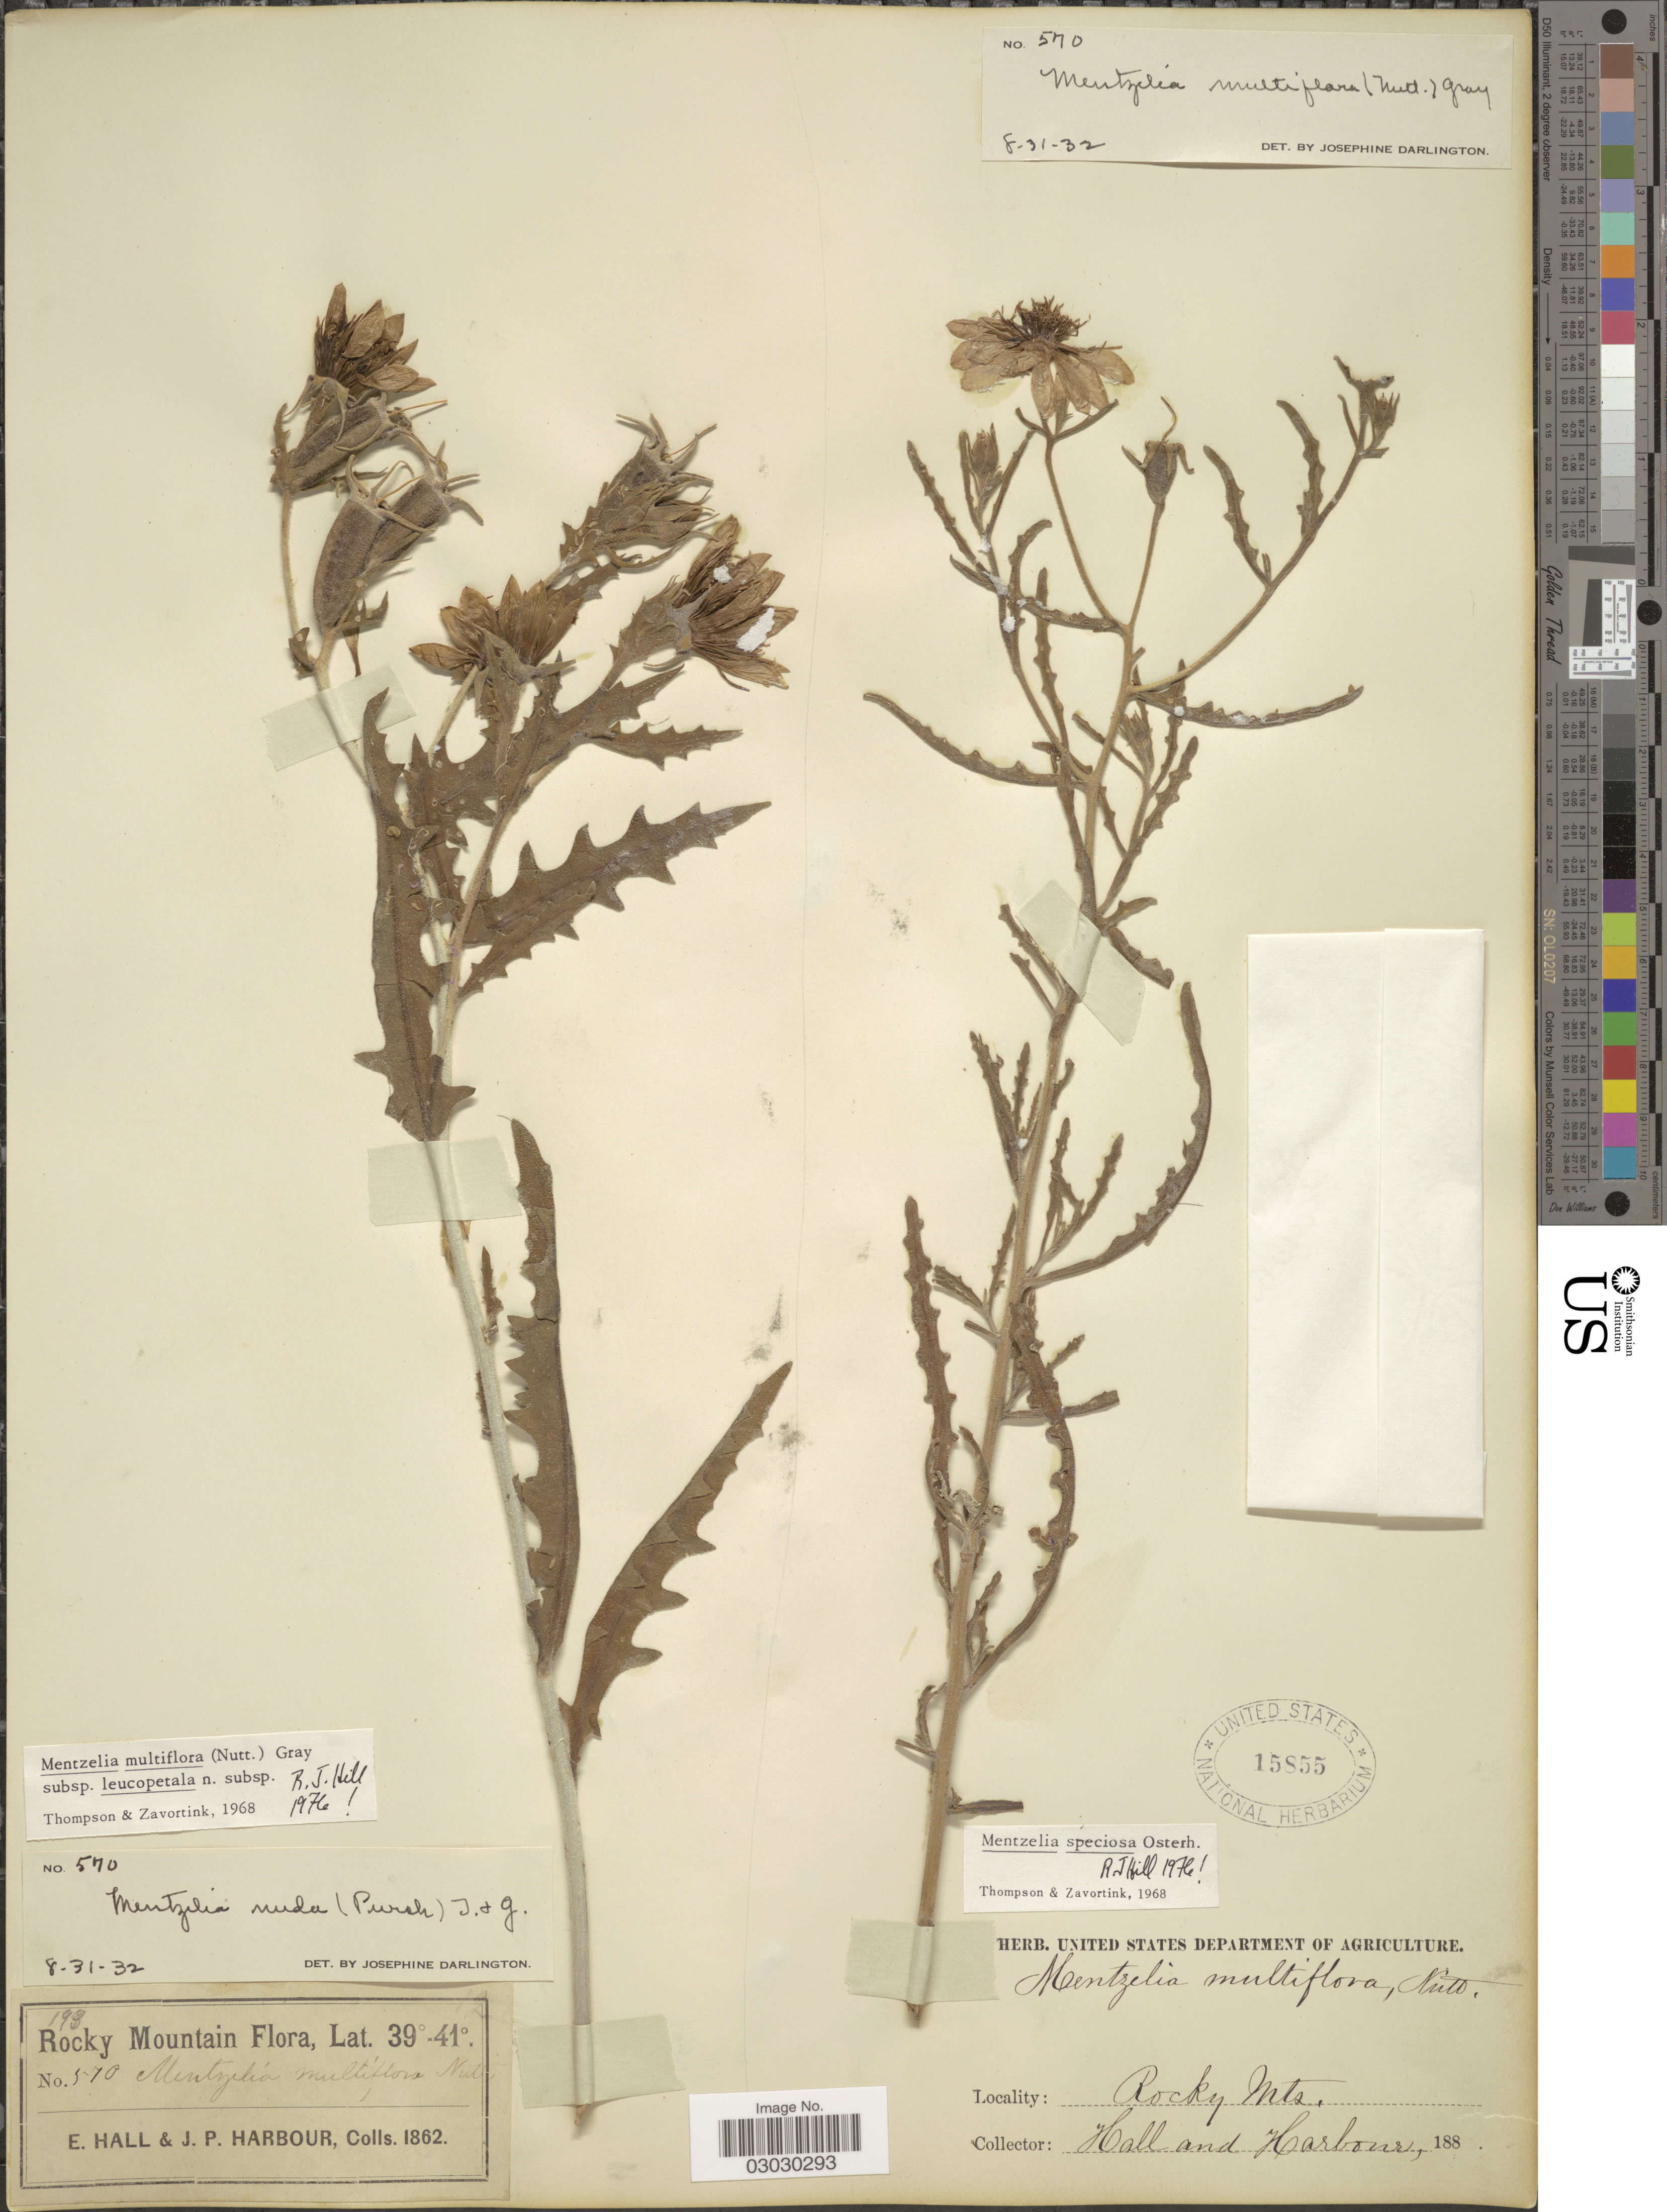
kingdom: Plantae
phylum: Tracheophyta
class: Magnoliopsida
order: Cornales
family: Loasaceae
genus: Mentzelia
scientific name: Mentzelia speciosa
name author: Osterh.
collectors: E. Hall & J. Harbour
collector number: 570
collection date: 1862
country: United States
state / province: Colorado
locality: Rocky Mtns.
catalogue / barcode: US 15855